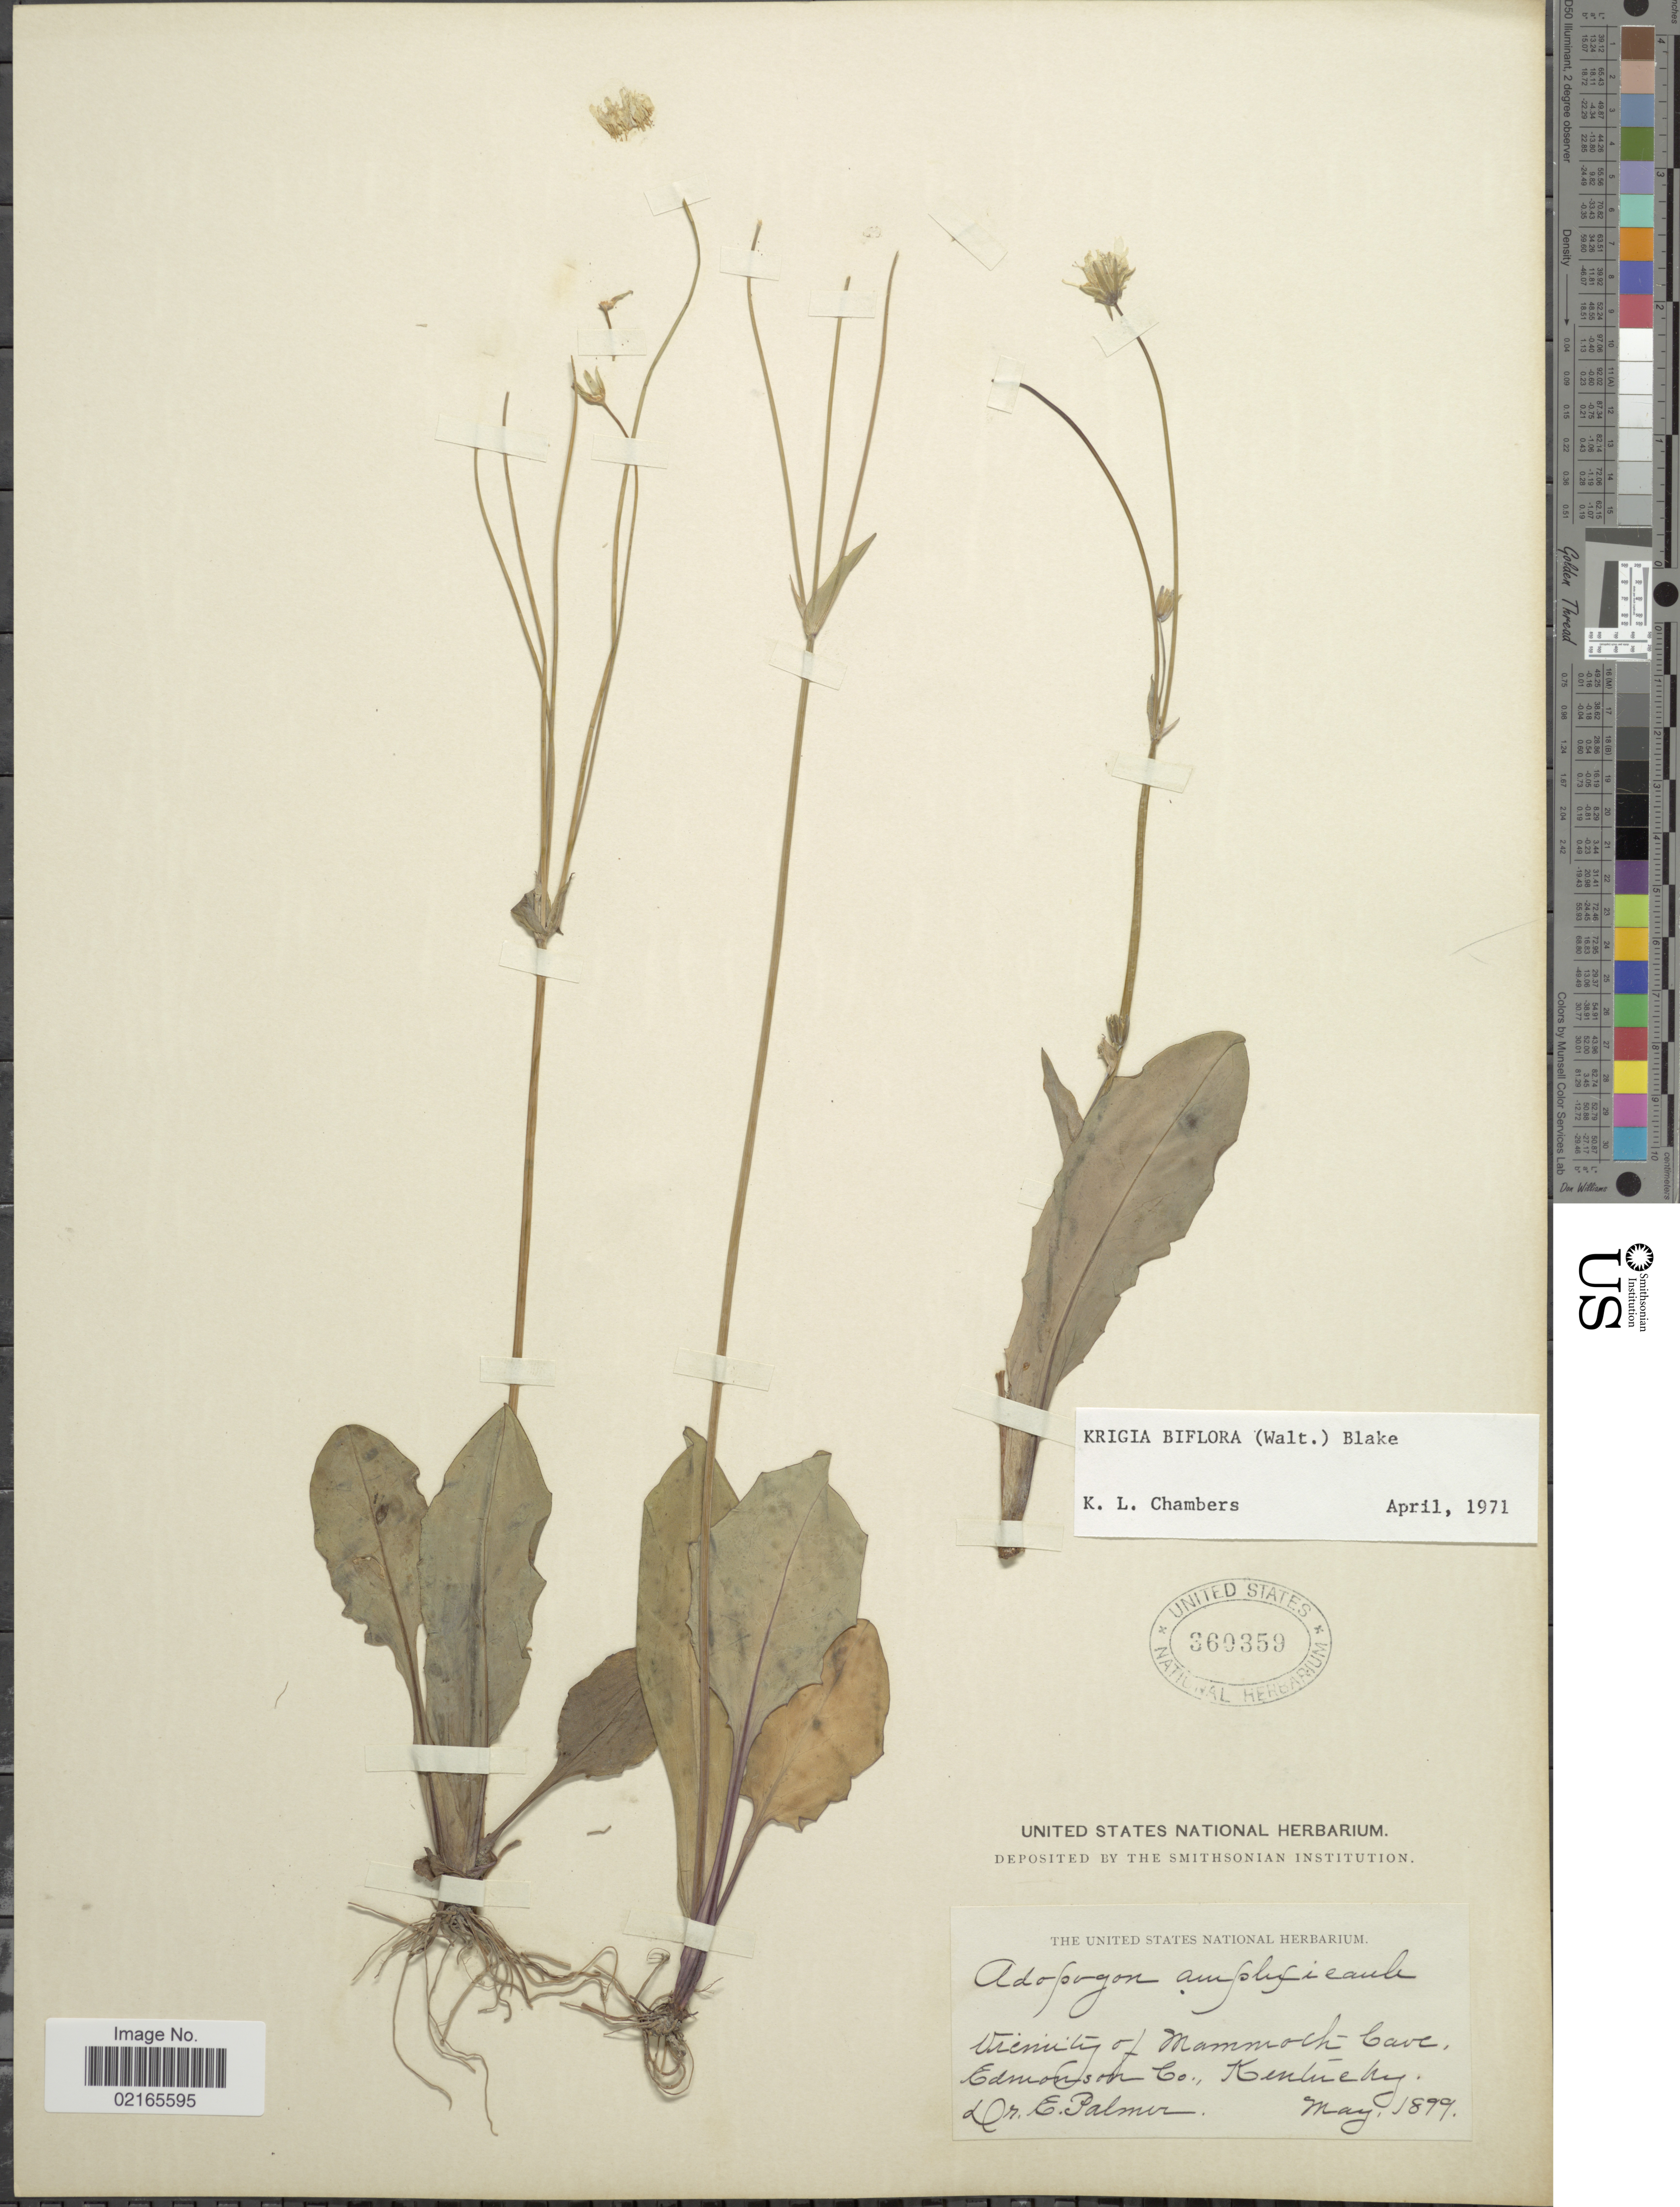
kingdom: Plantae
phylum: Tracheophyta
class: Magnoliopsida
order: Asterales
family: Asteraceae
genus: Krigia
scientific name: Krigia biflora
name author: (Walter) S.F. Blake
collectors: E. Palmer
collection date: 1899-05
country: United States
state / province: Kentucky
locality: Vicinity of Mammoch Cave, Edmonson Co.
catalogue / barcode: US 360359